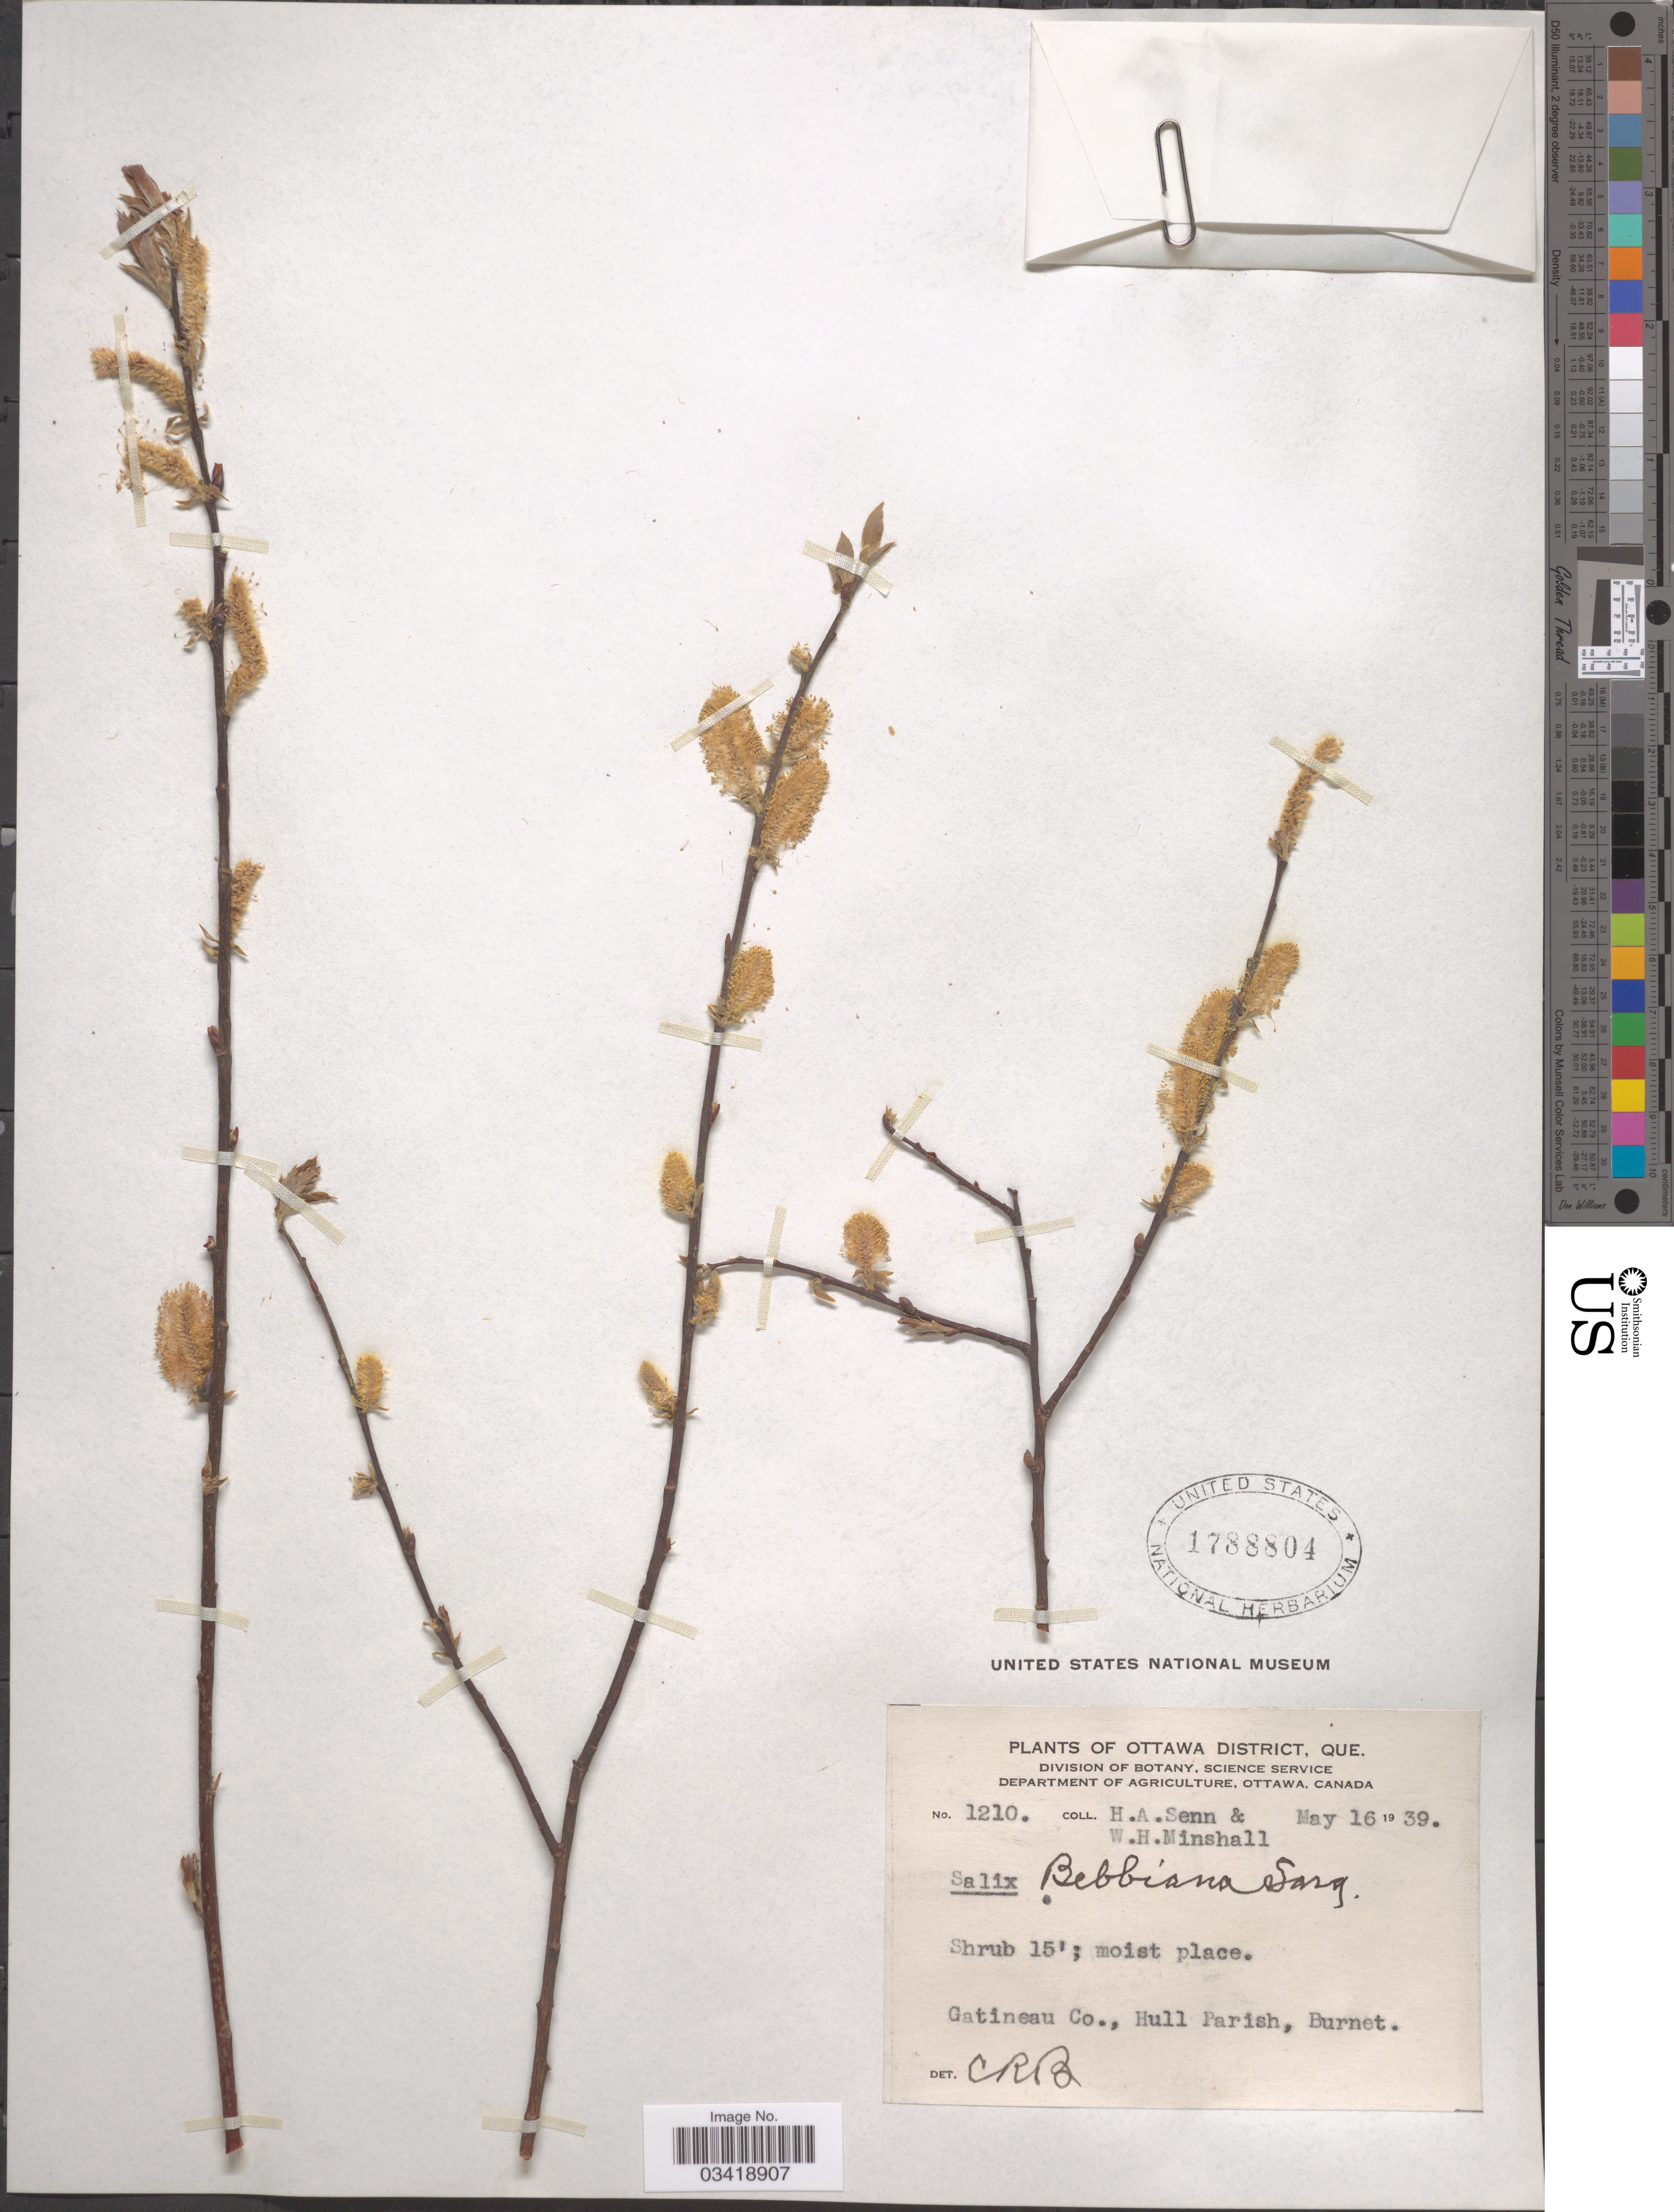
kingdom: Plantae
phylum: Tracheophyta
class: Magnoliopsida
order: Malpighiales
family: Salicaceae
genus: Salix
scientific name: Salix bebbiana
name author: Sarg.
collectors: H. Senn & W. Minshall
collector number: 1210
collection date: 1939-05-16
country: Canada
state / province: Quebec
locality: Ottawa District. Gatineau Co., Hull Parish, Burnet.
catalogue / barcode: US 1788804